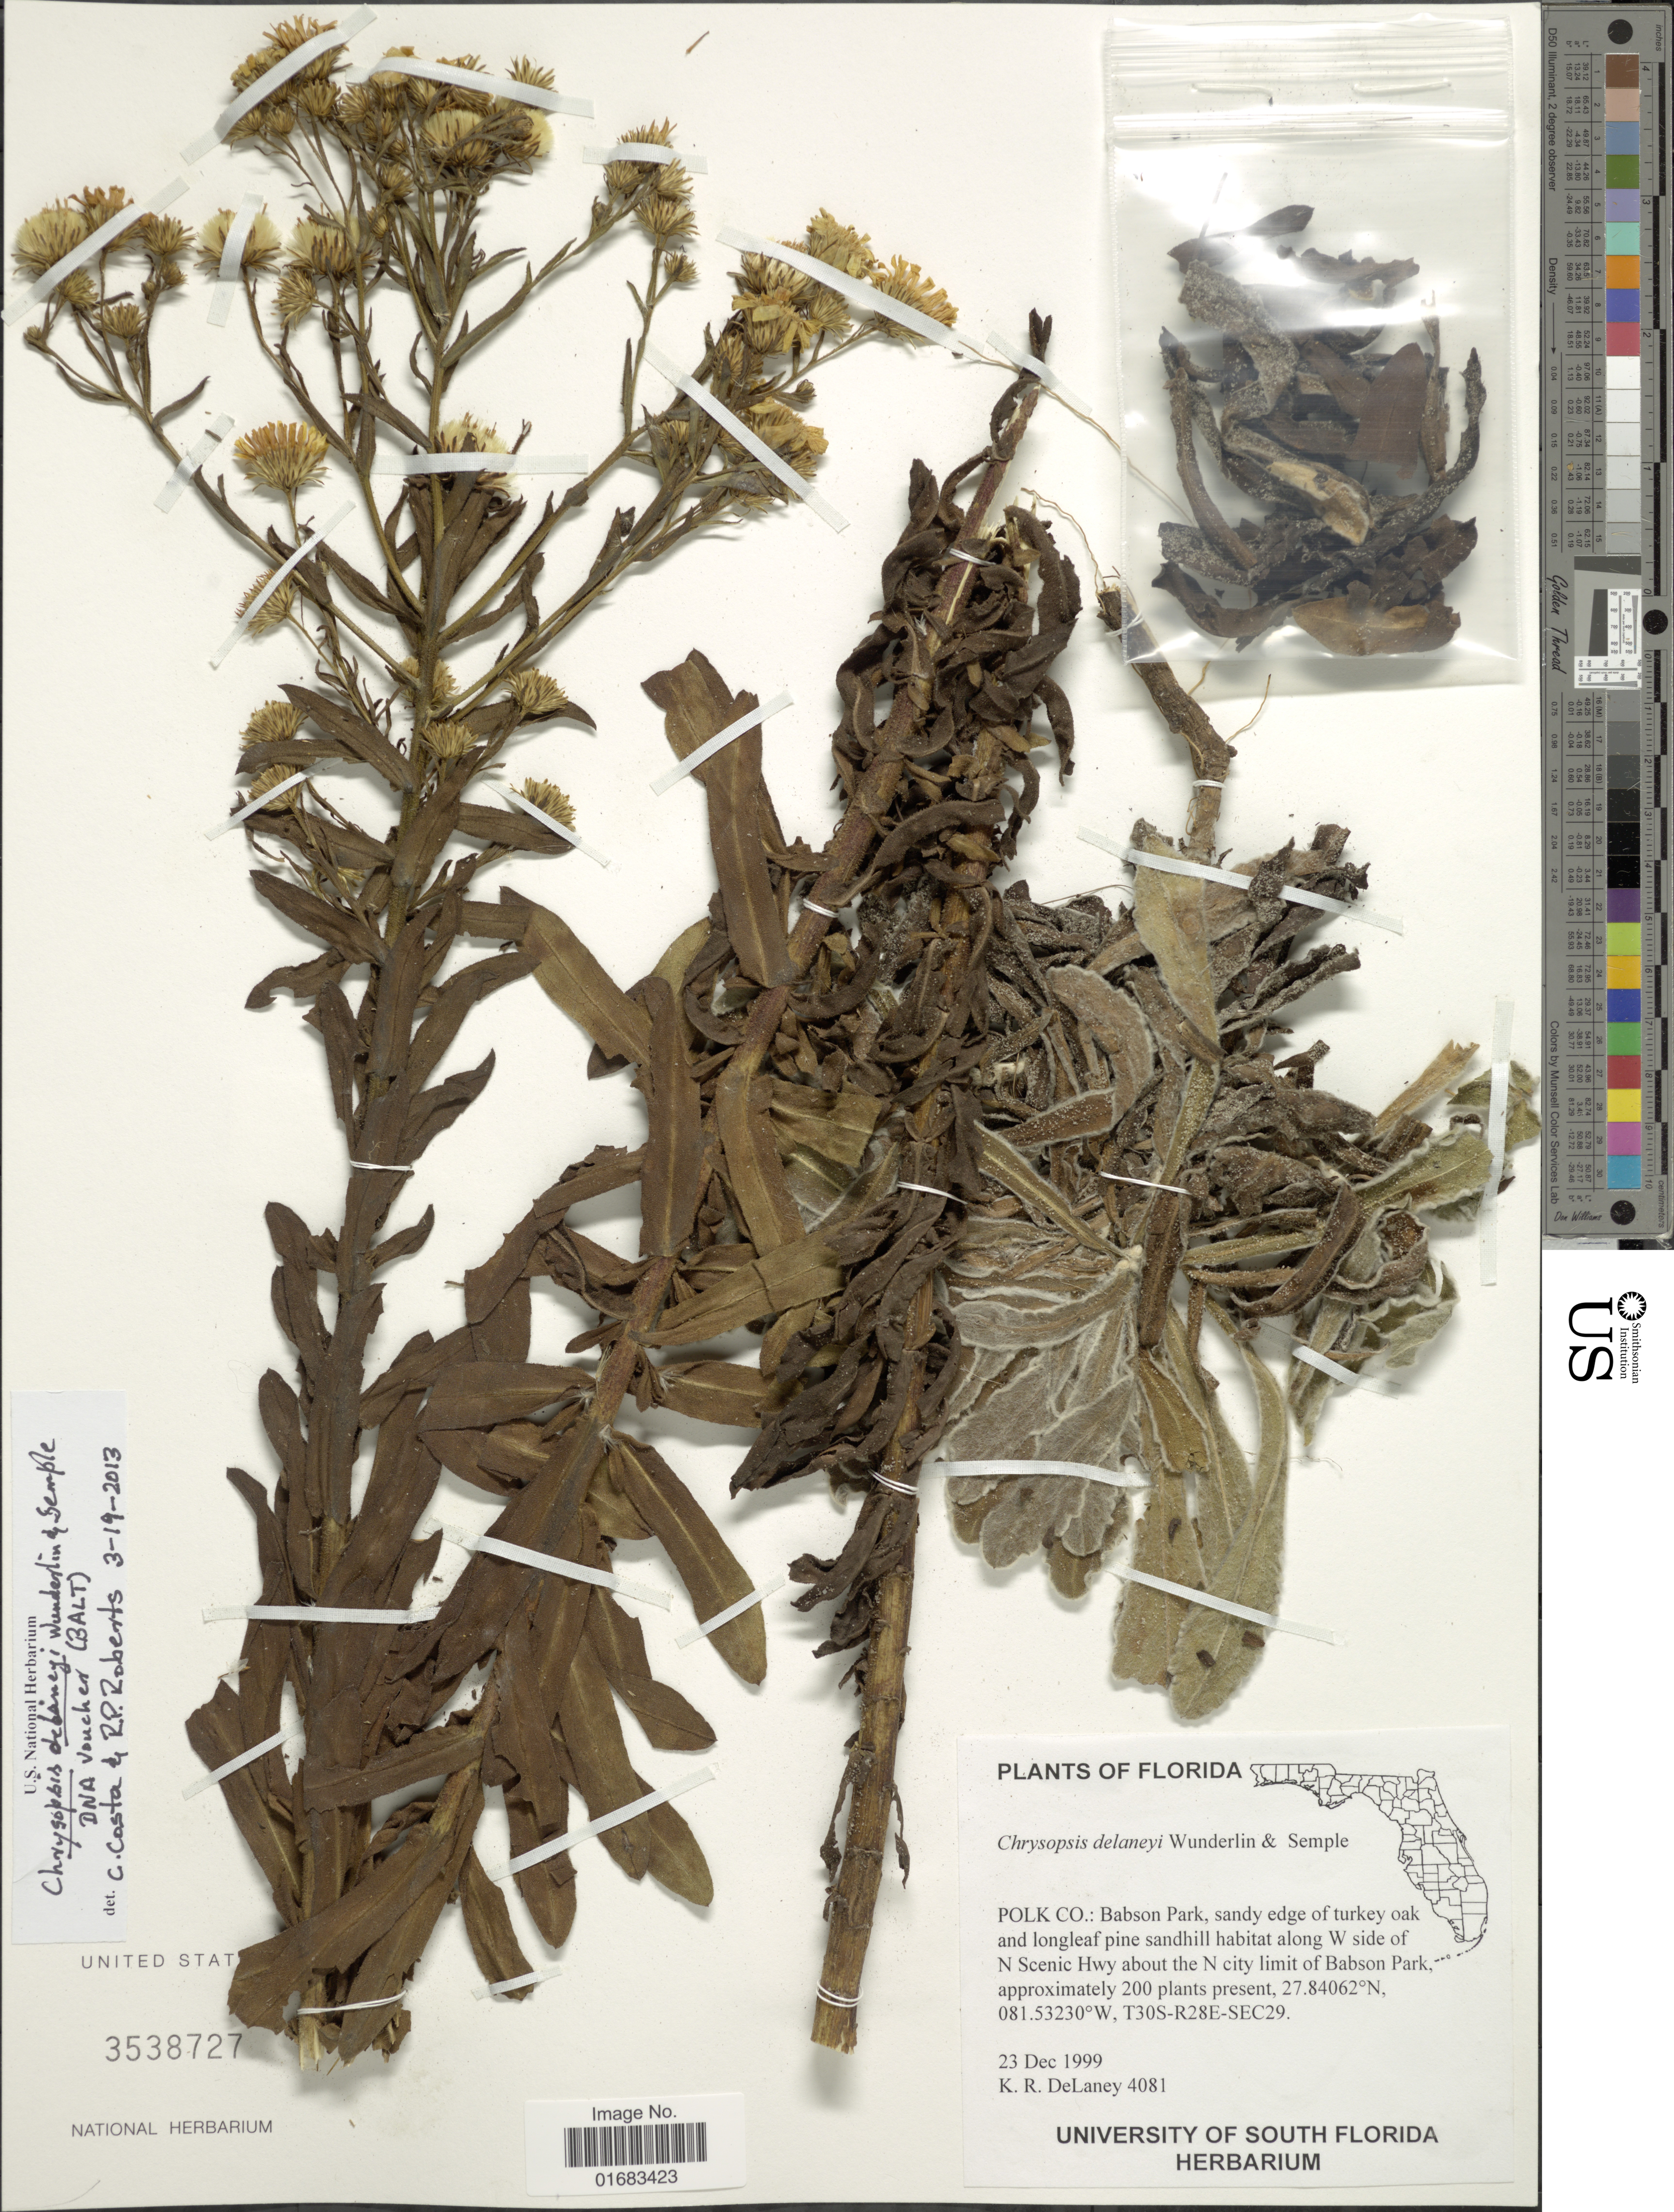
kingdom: Plantae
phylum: Tracheophyta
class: Magnoliopsida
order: Asterales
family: Asteraceae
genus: Chrysopsis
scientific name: Chrysopsis delaneyi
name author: Wunderlin & Semple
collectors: K. R. DeLaney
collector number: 4081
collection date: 1999-12-23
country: United States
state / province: Florida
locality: Florida. Polk Co.: Babson Park, longleaf pine sandhill habitat along W side of N Scenic Hwy about Hwy about the N city limit of Babson Park. T30S-R28E-SEC29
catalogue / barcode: US 3538727